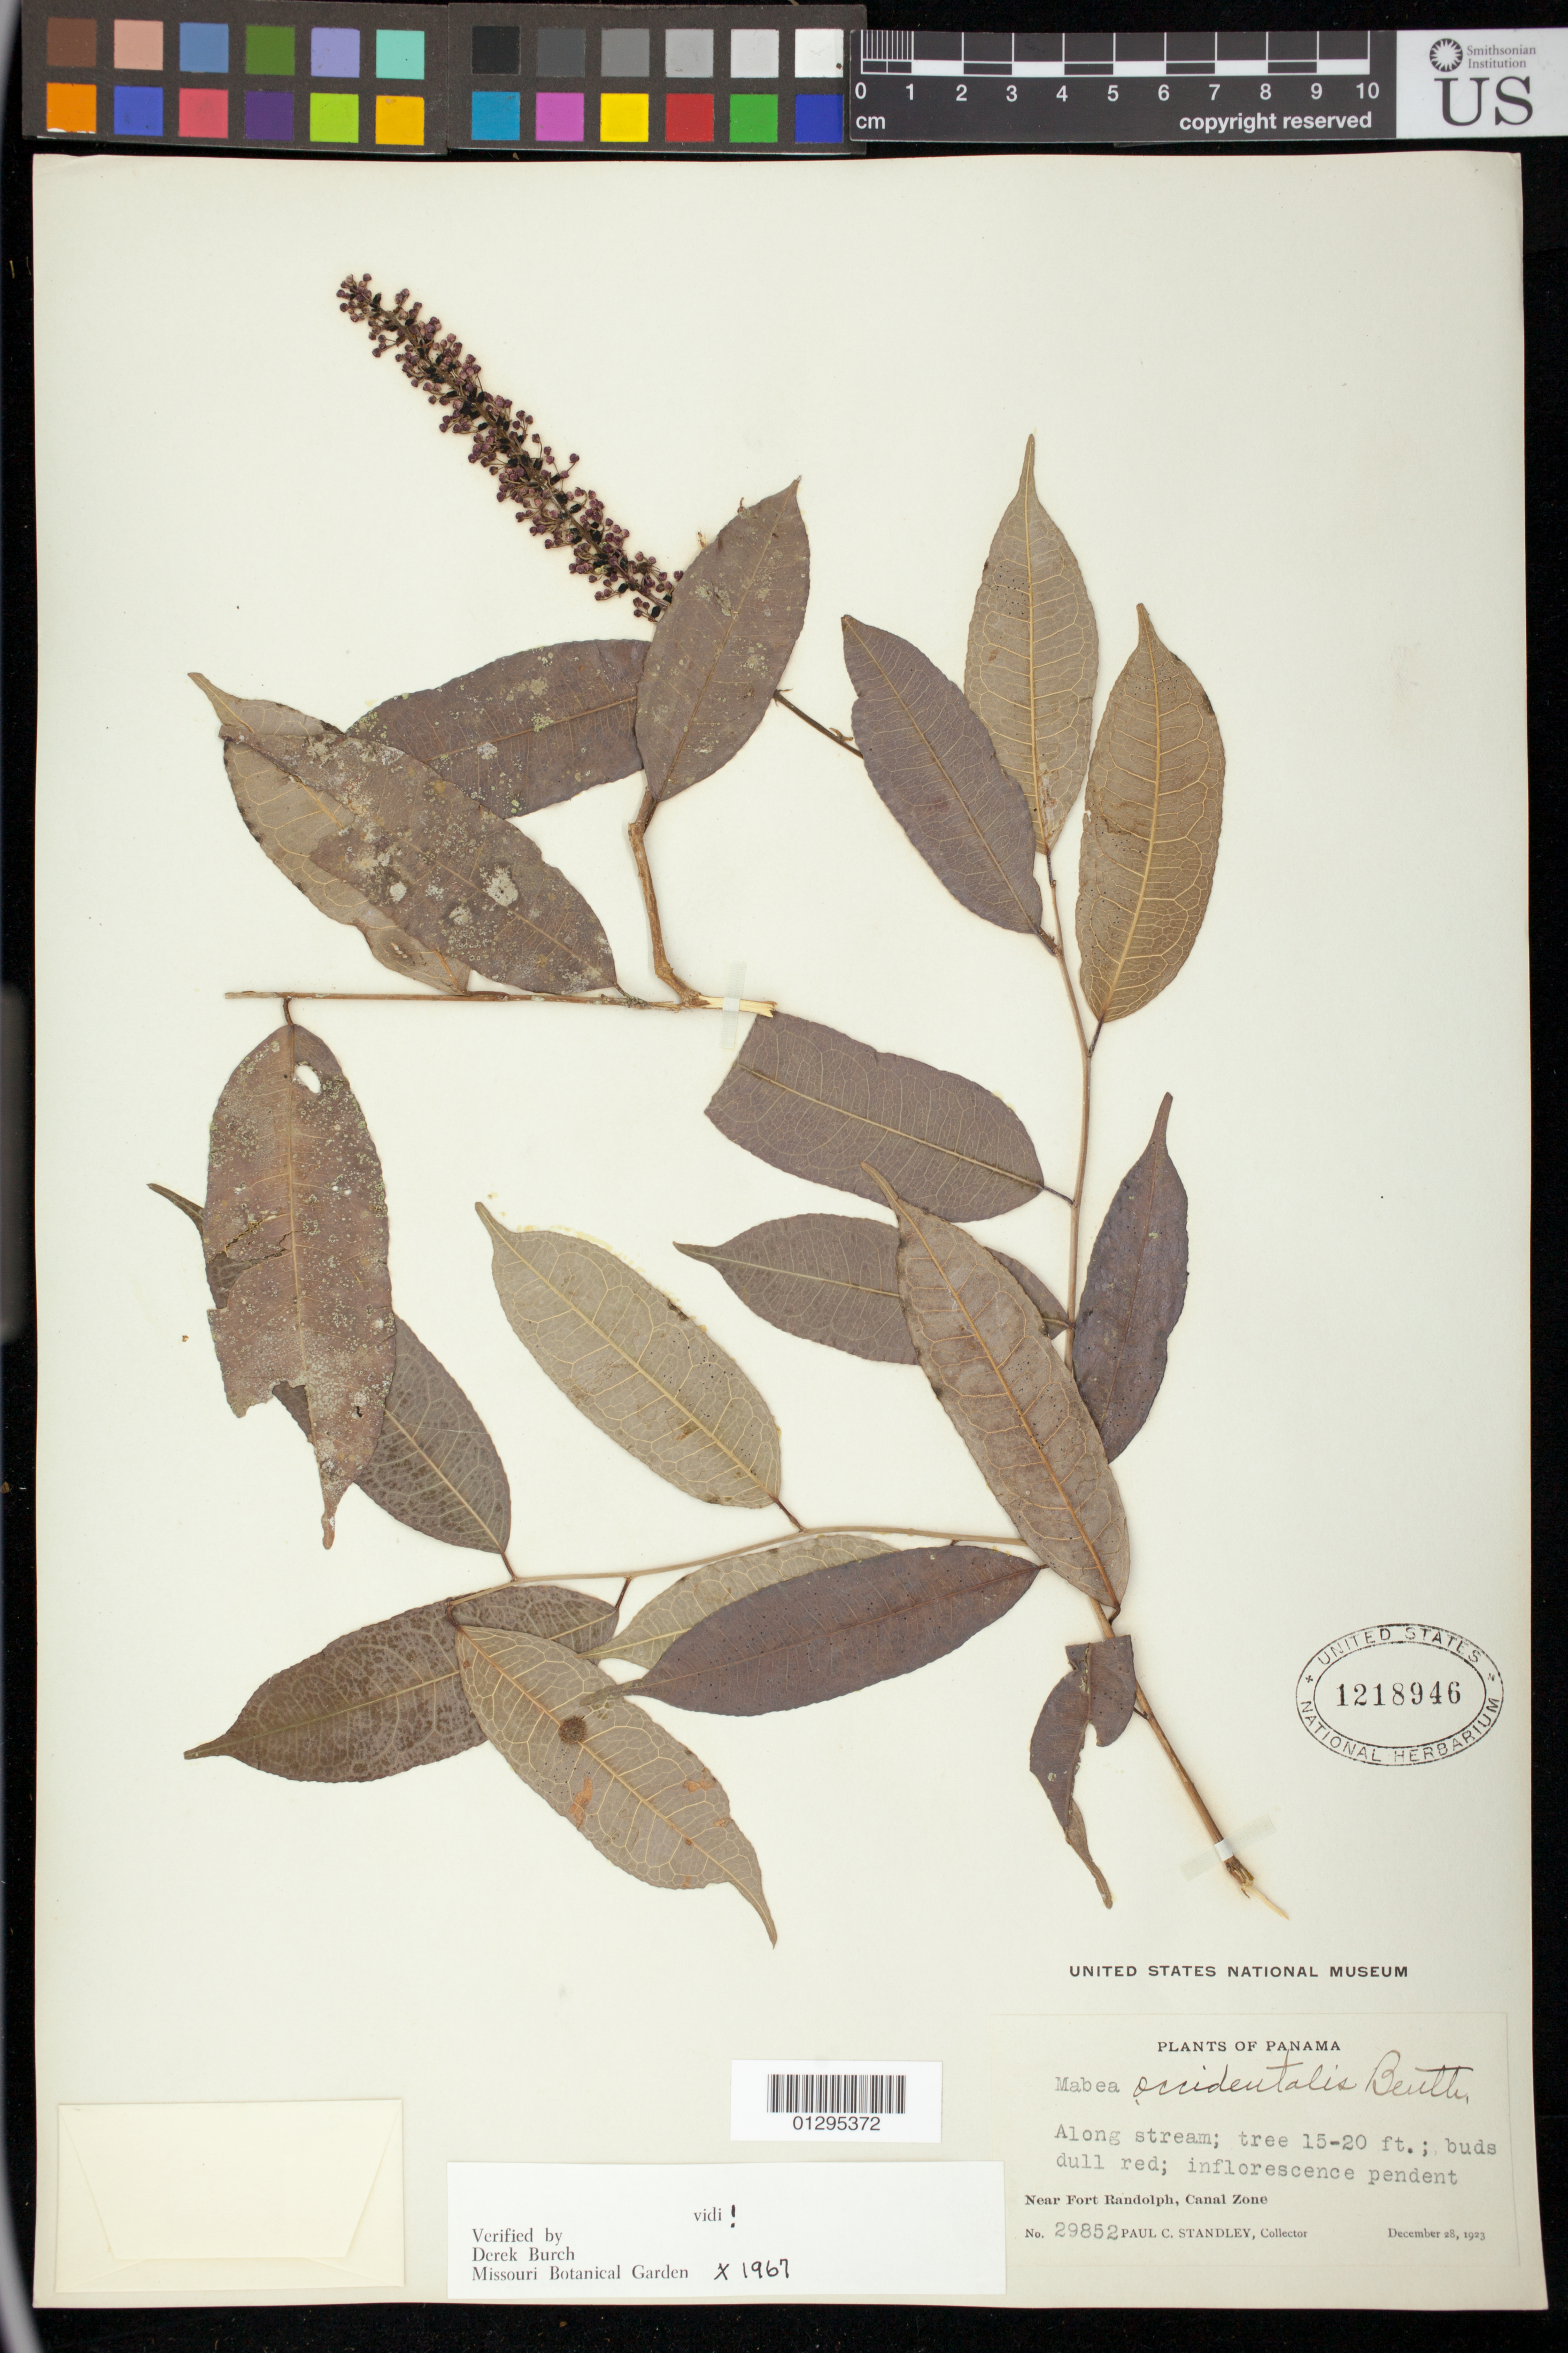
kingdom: Plantae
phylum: Tracheophyta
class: Magnoliopsida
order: Malpighiales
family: Euphorbiaceae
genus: Mabea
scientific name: Mabea occidentalis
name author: Benth.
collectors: P. C. Standley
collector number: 29852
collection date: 1923-12-28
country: Panama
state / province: Colón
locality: Near Fort Randolph, Canal Zone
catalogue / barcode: US 1218946